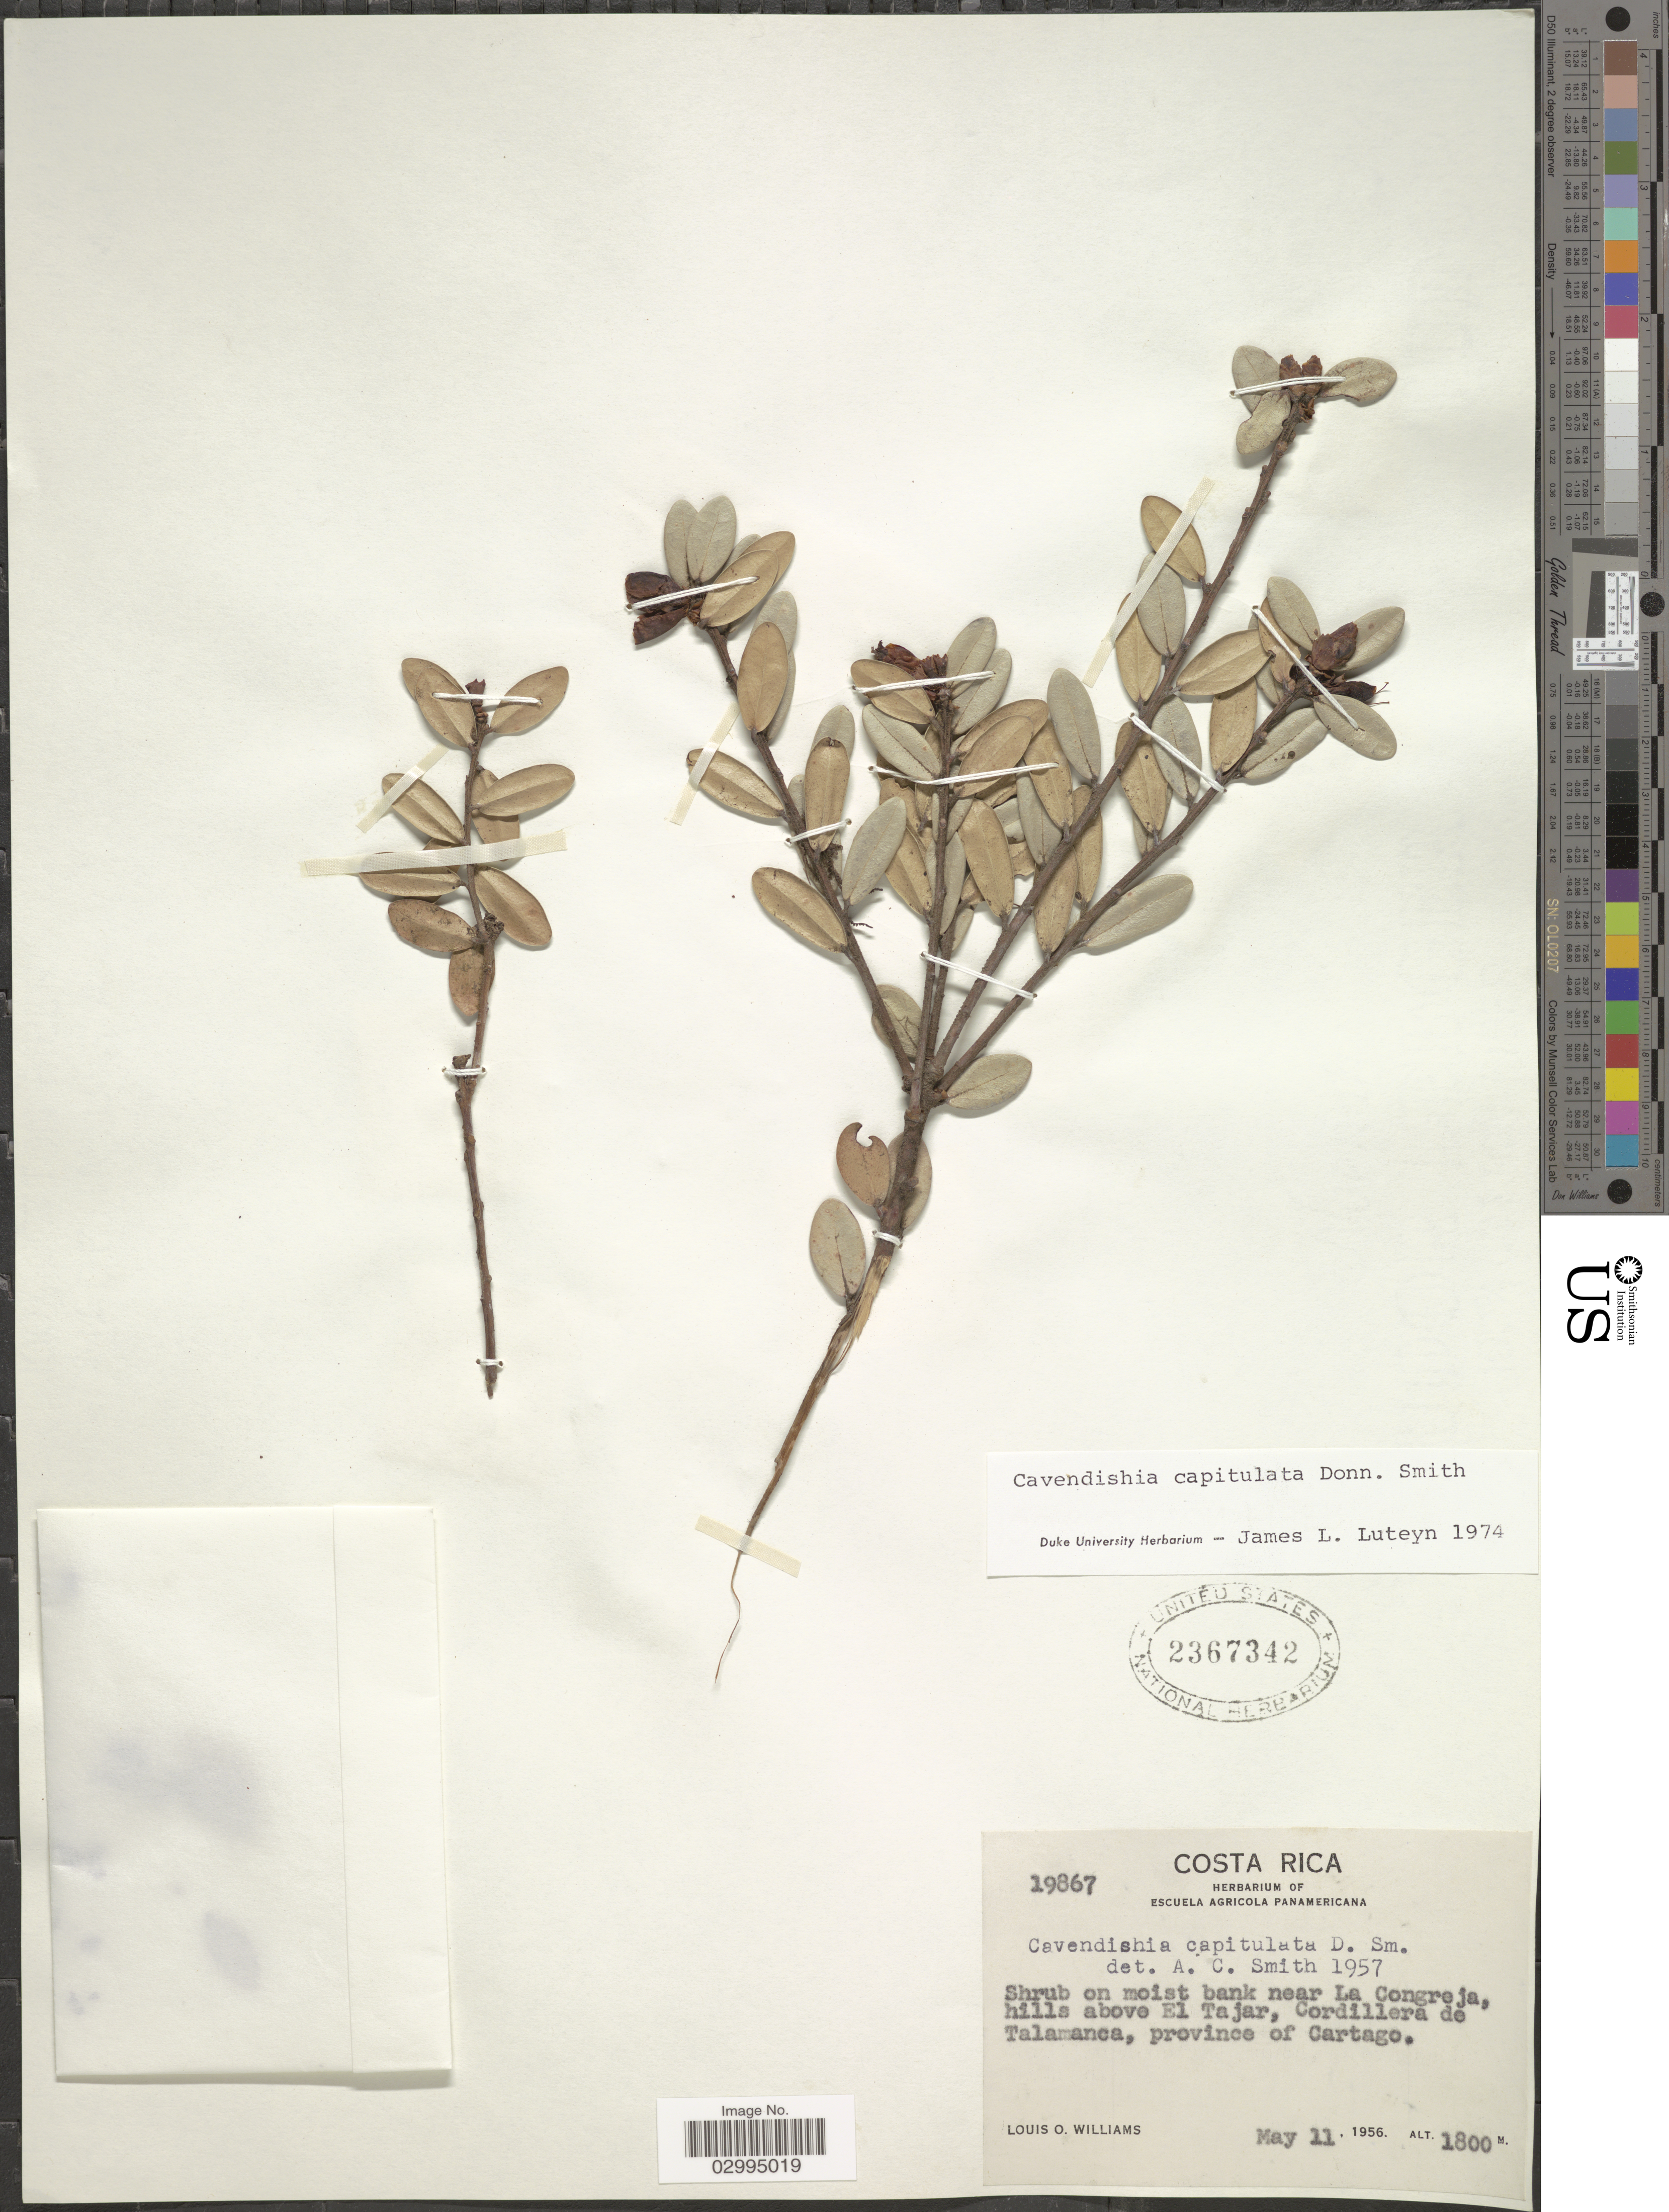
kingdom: Plantae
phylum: Tracheophyta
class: Magnoliopsida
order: Ericales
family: Ericaceae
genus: Cavendishia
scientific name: Cavendishia capitulata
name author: Donn. Sm.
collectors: L. O. Williams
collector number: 19867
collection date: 1956-05-11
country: Costa Rica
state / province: Cartago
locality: Near La Congreja, hills above El Tajar, Cordillera de Talamanca, province of Cartago.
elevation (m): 1800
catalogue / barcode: US 2367342